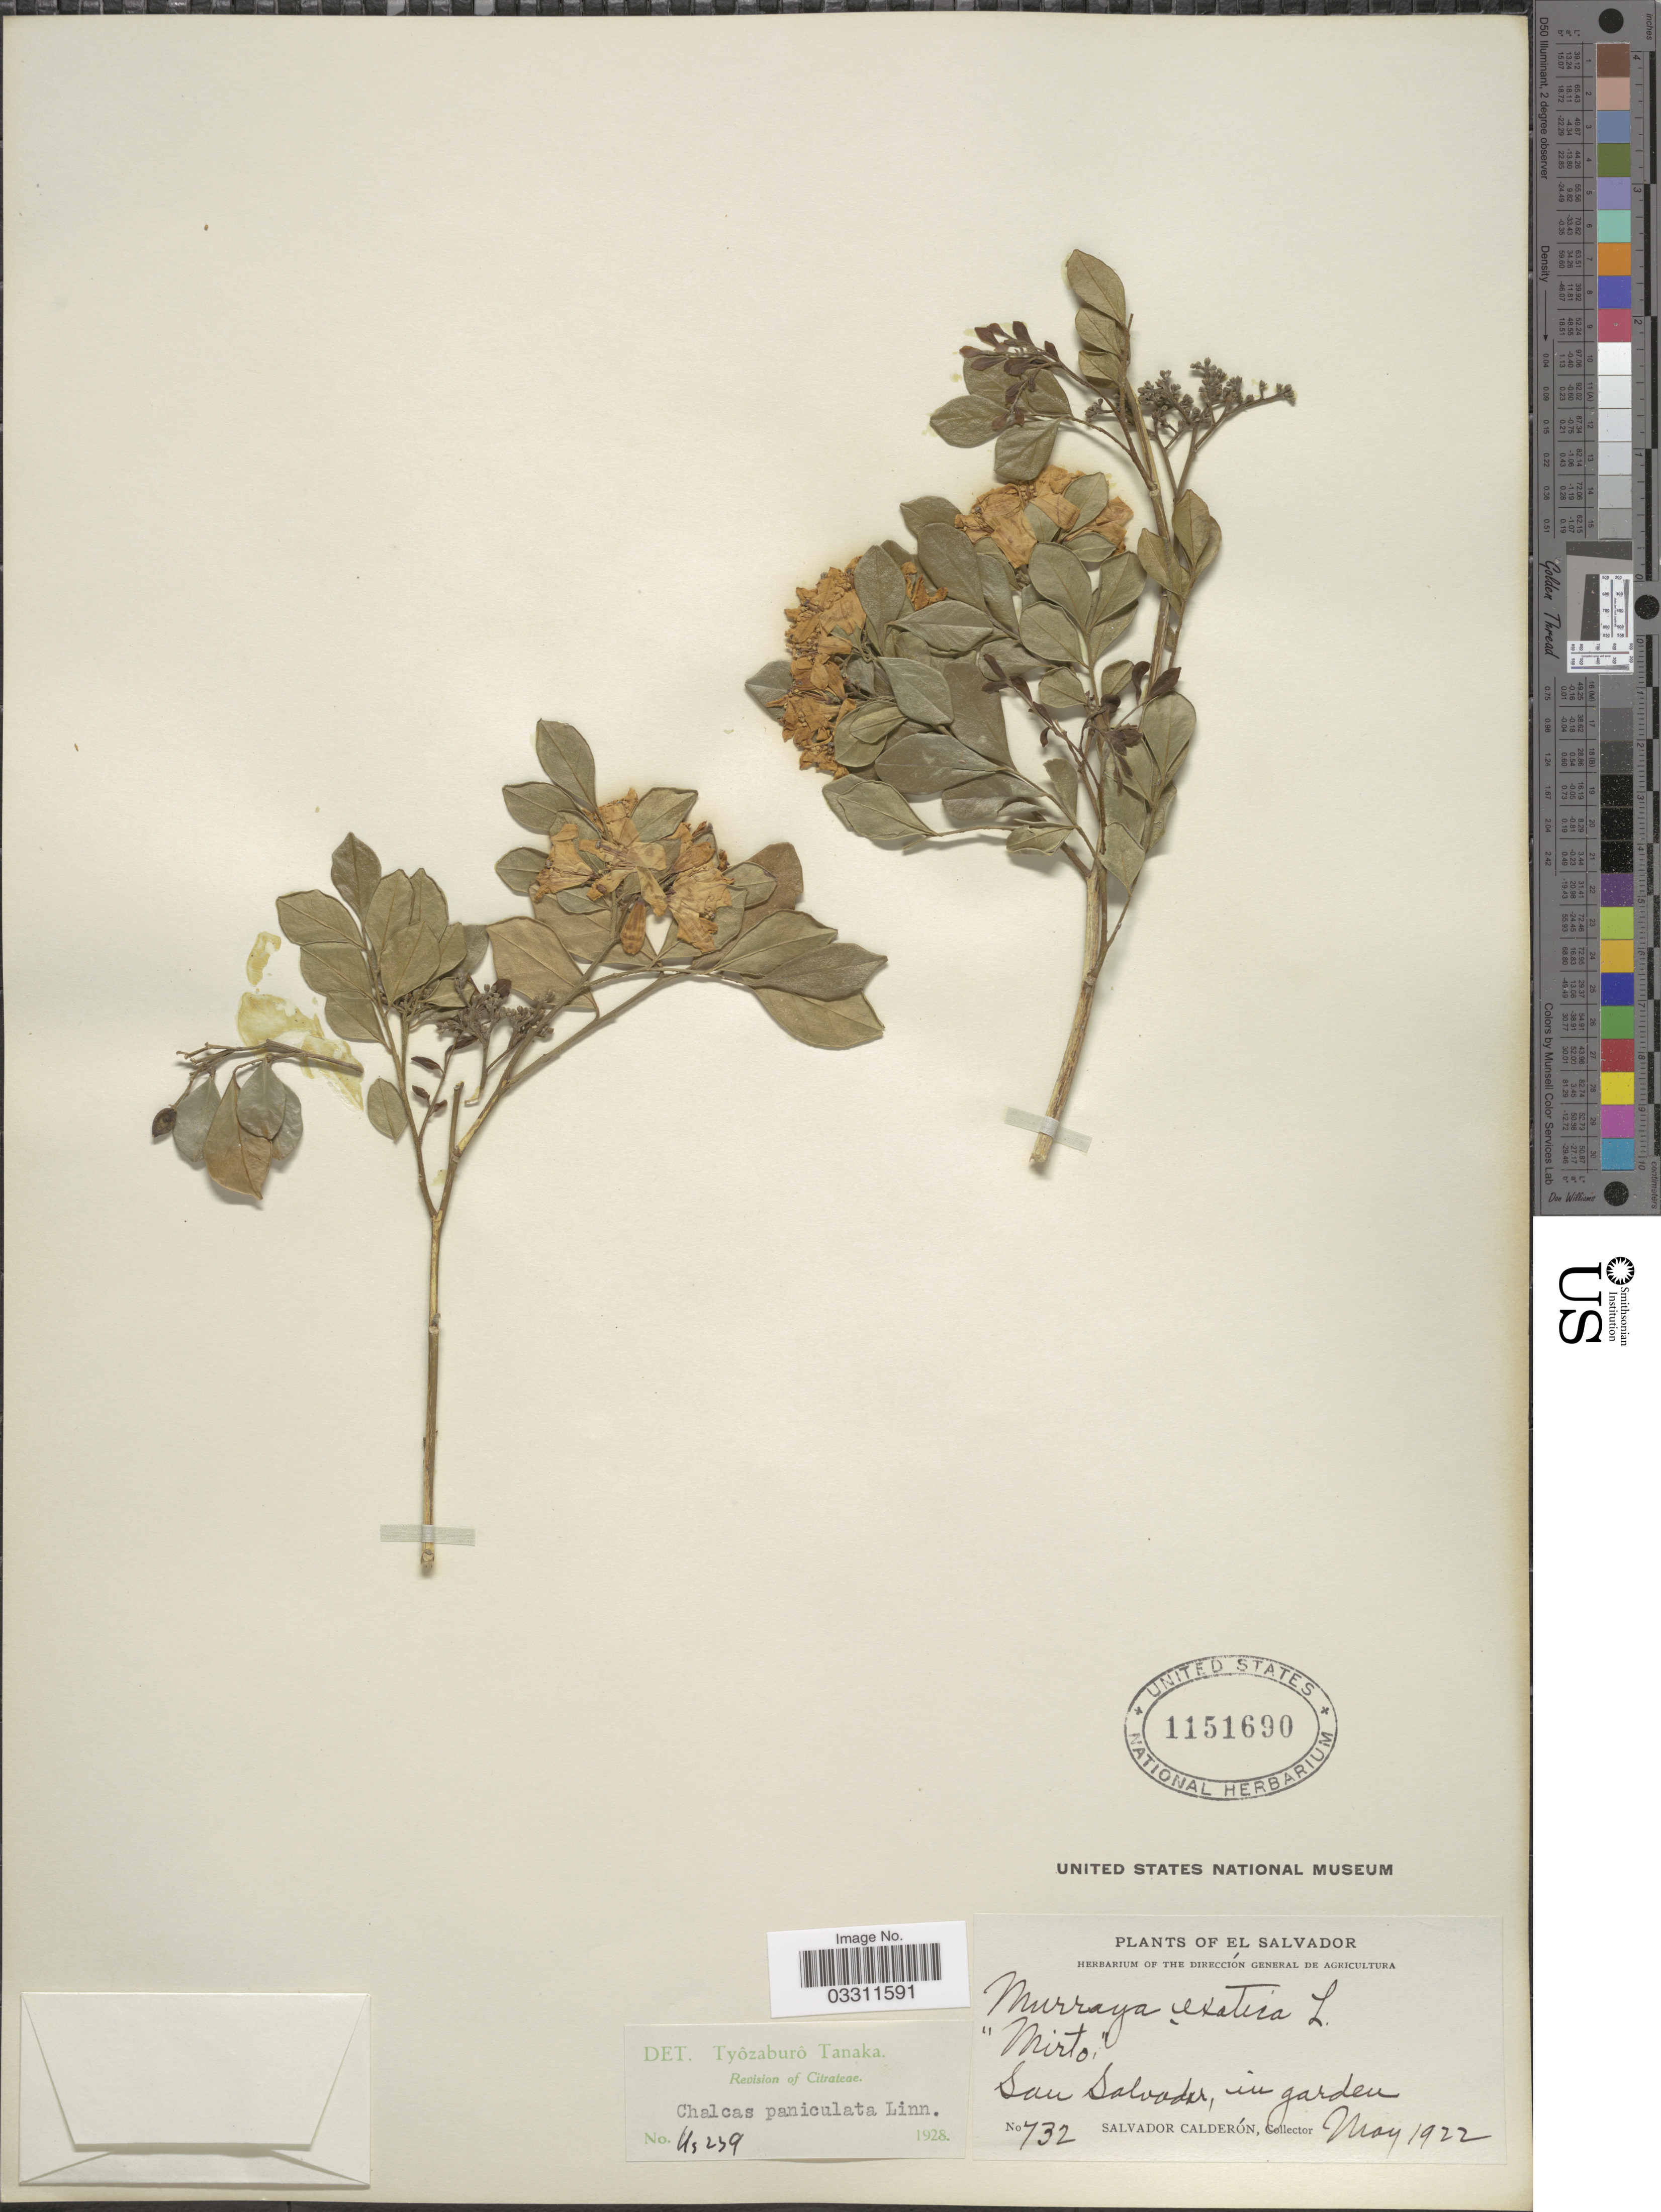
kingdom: Plantae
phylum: Tracheophyta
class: Magnoliopsida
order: Sapindales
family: Rutaceae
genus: Murraya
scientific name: Murraya paniculata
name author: (L.) Jack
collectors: S. Calderón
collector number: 732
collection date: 1922-05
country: El Salvador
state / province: San Salvador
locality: San Salvador, in garden.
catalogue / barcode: US 1151690